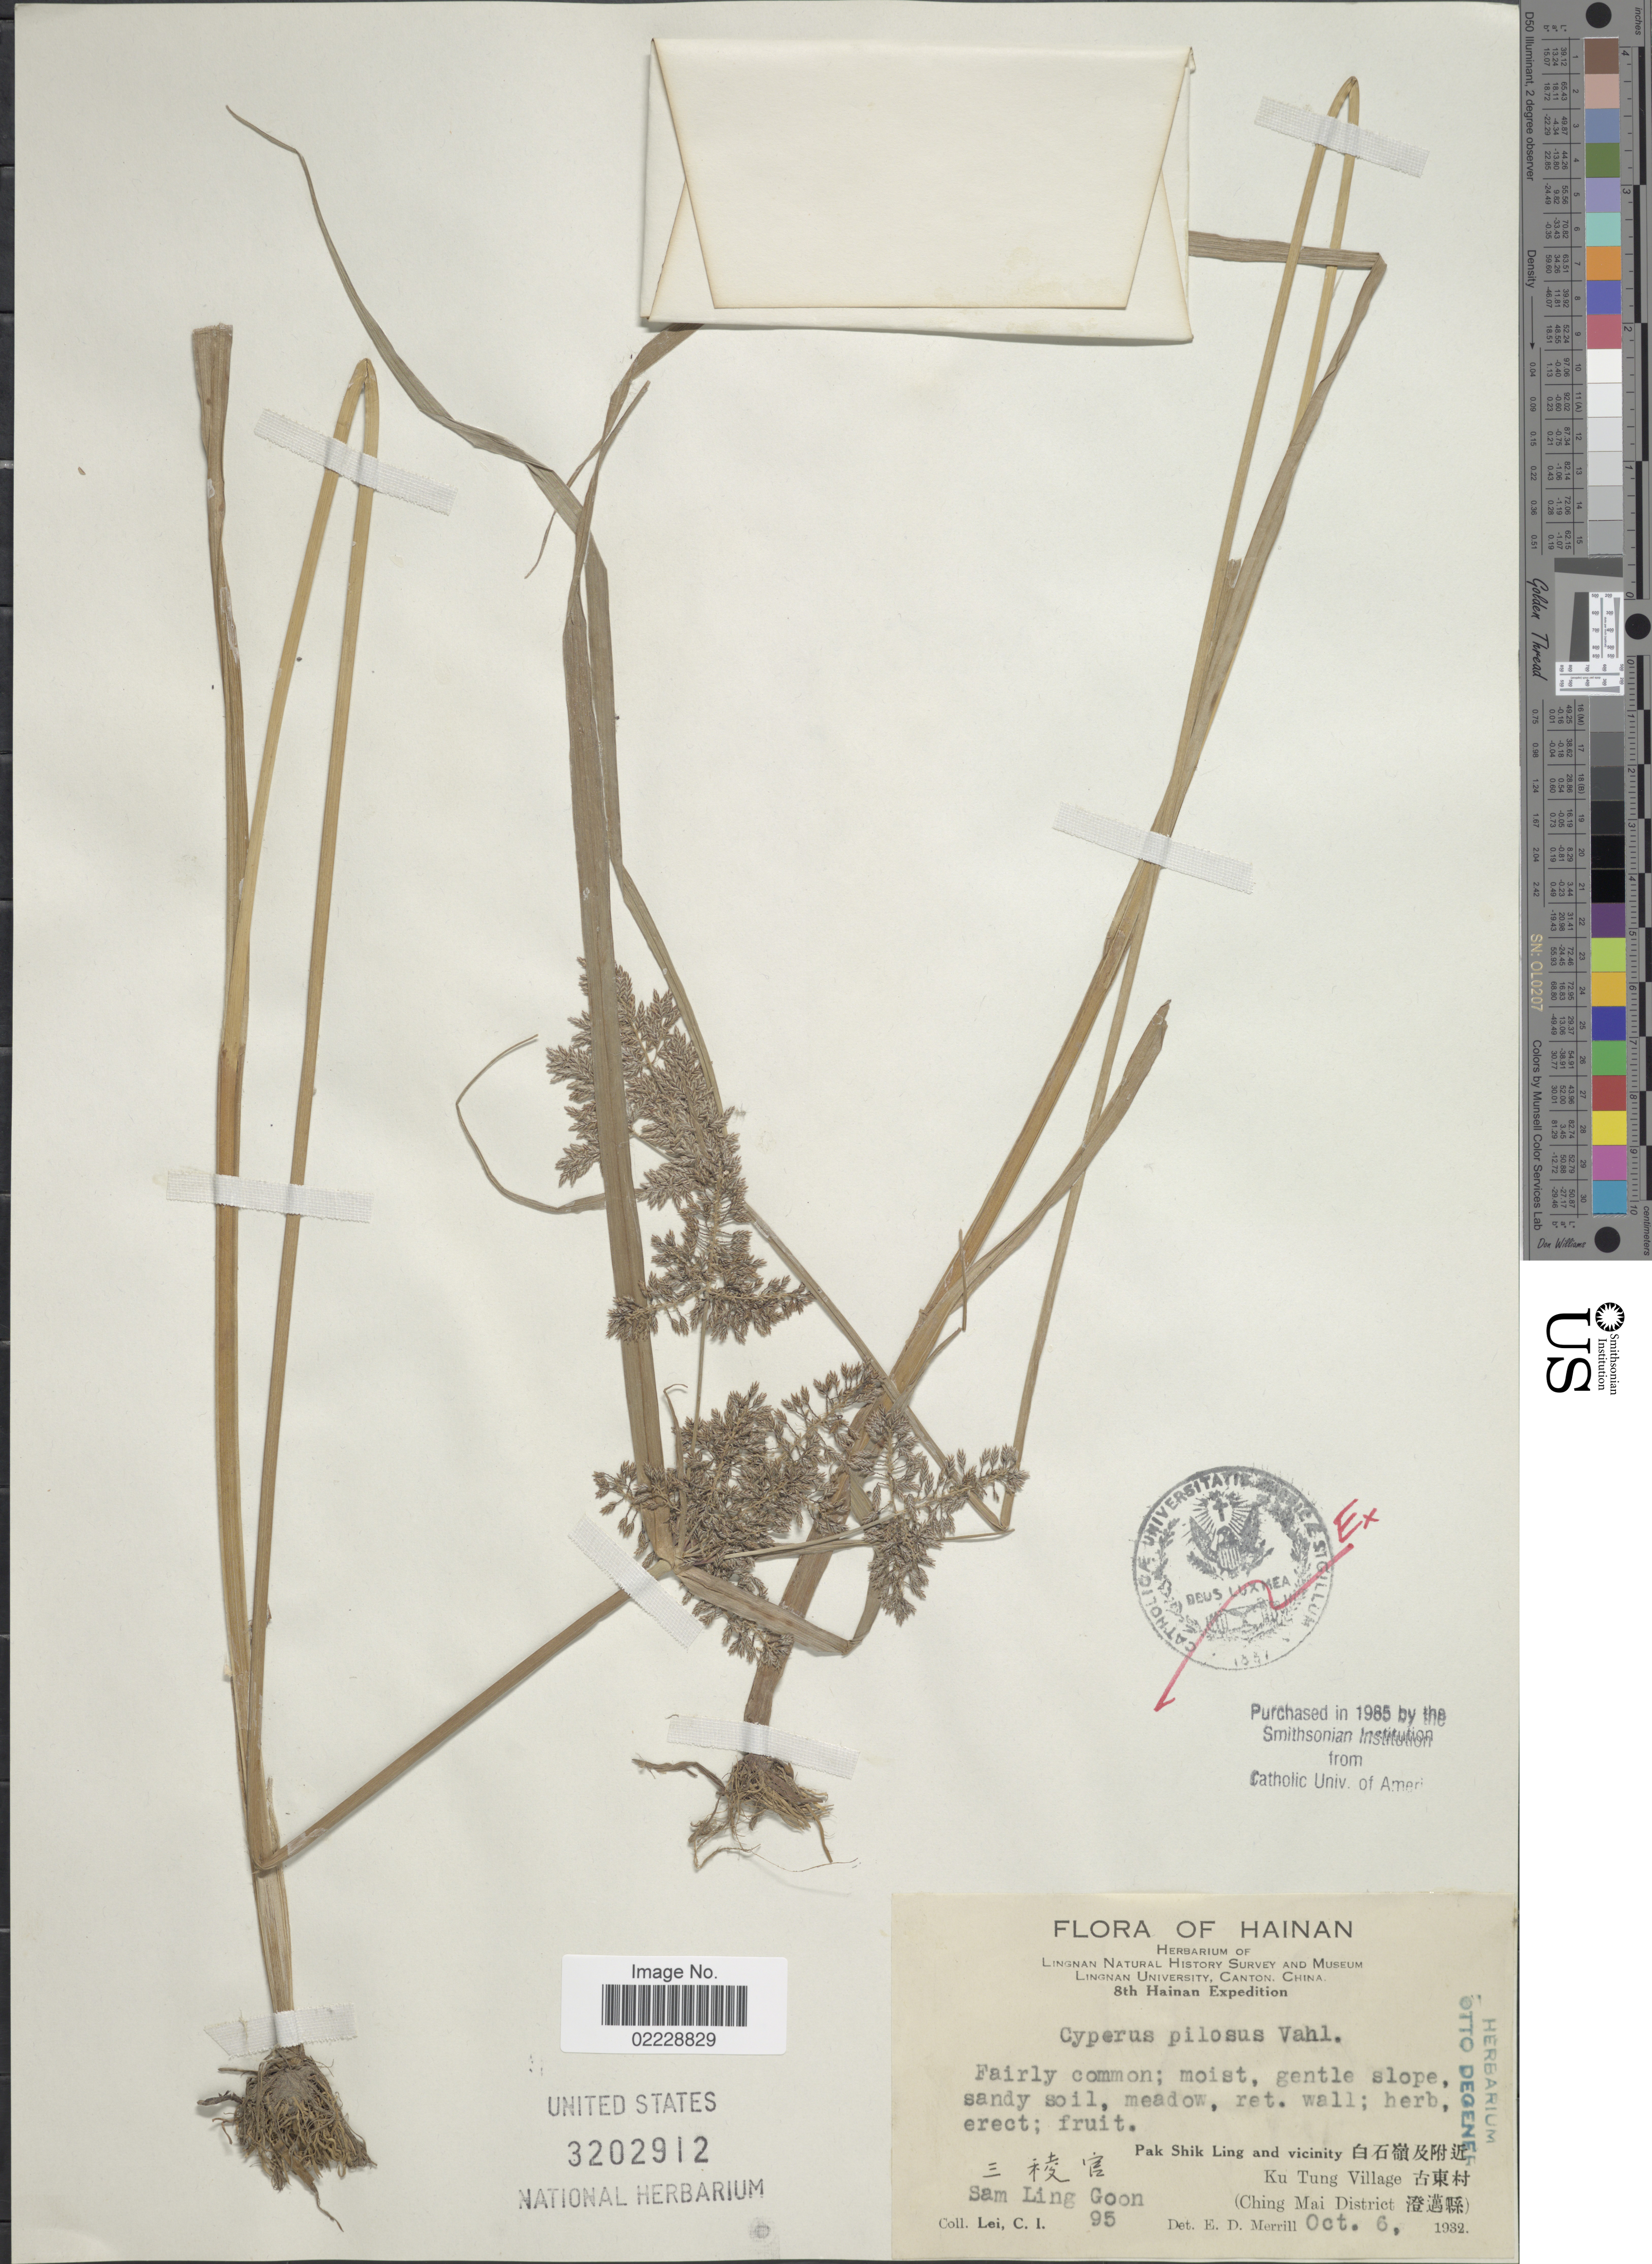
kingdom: Plantae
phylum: Tracheophyta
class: Liliopsida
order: Poales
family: Cyperaceae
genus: Cyperus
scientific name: Cyperus pilosus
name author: Vahl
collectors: C. I. Lei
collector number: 95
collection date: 1932-10-06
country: China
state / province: Hainan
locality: Pak Shik Ling and vicinity Ku Tung Village (Ching Mai District) Sam Ling Goon, Hainan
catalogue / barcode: US 3202912